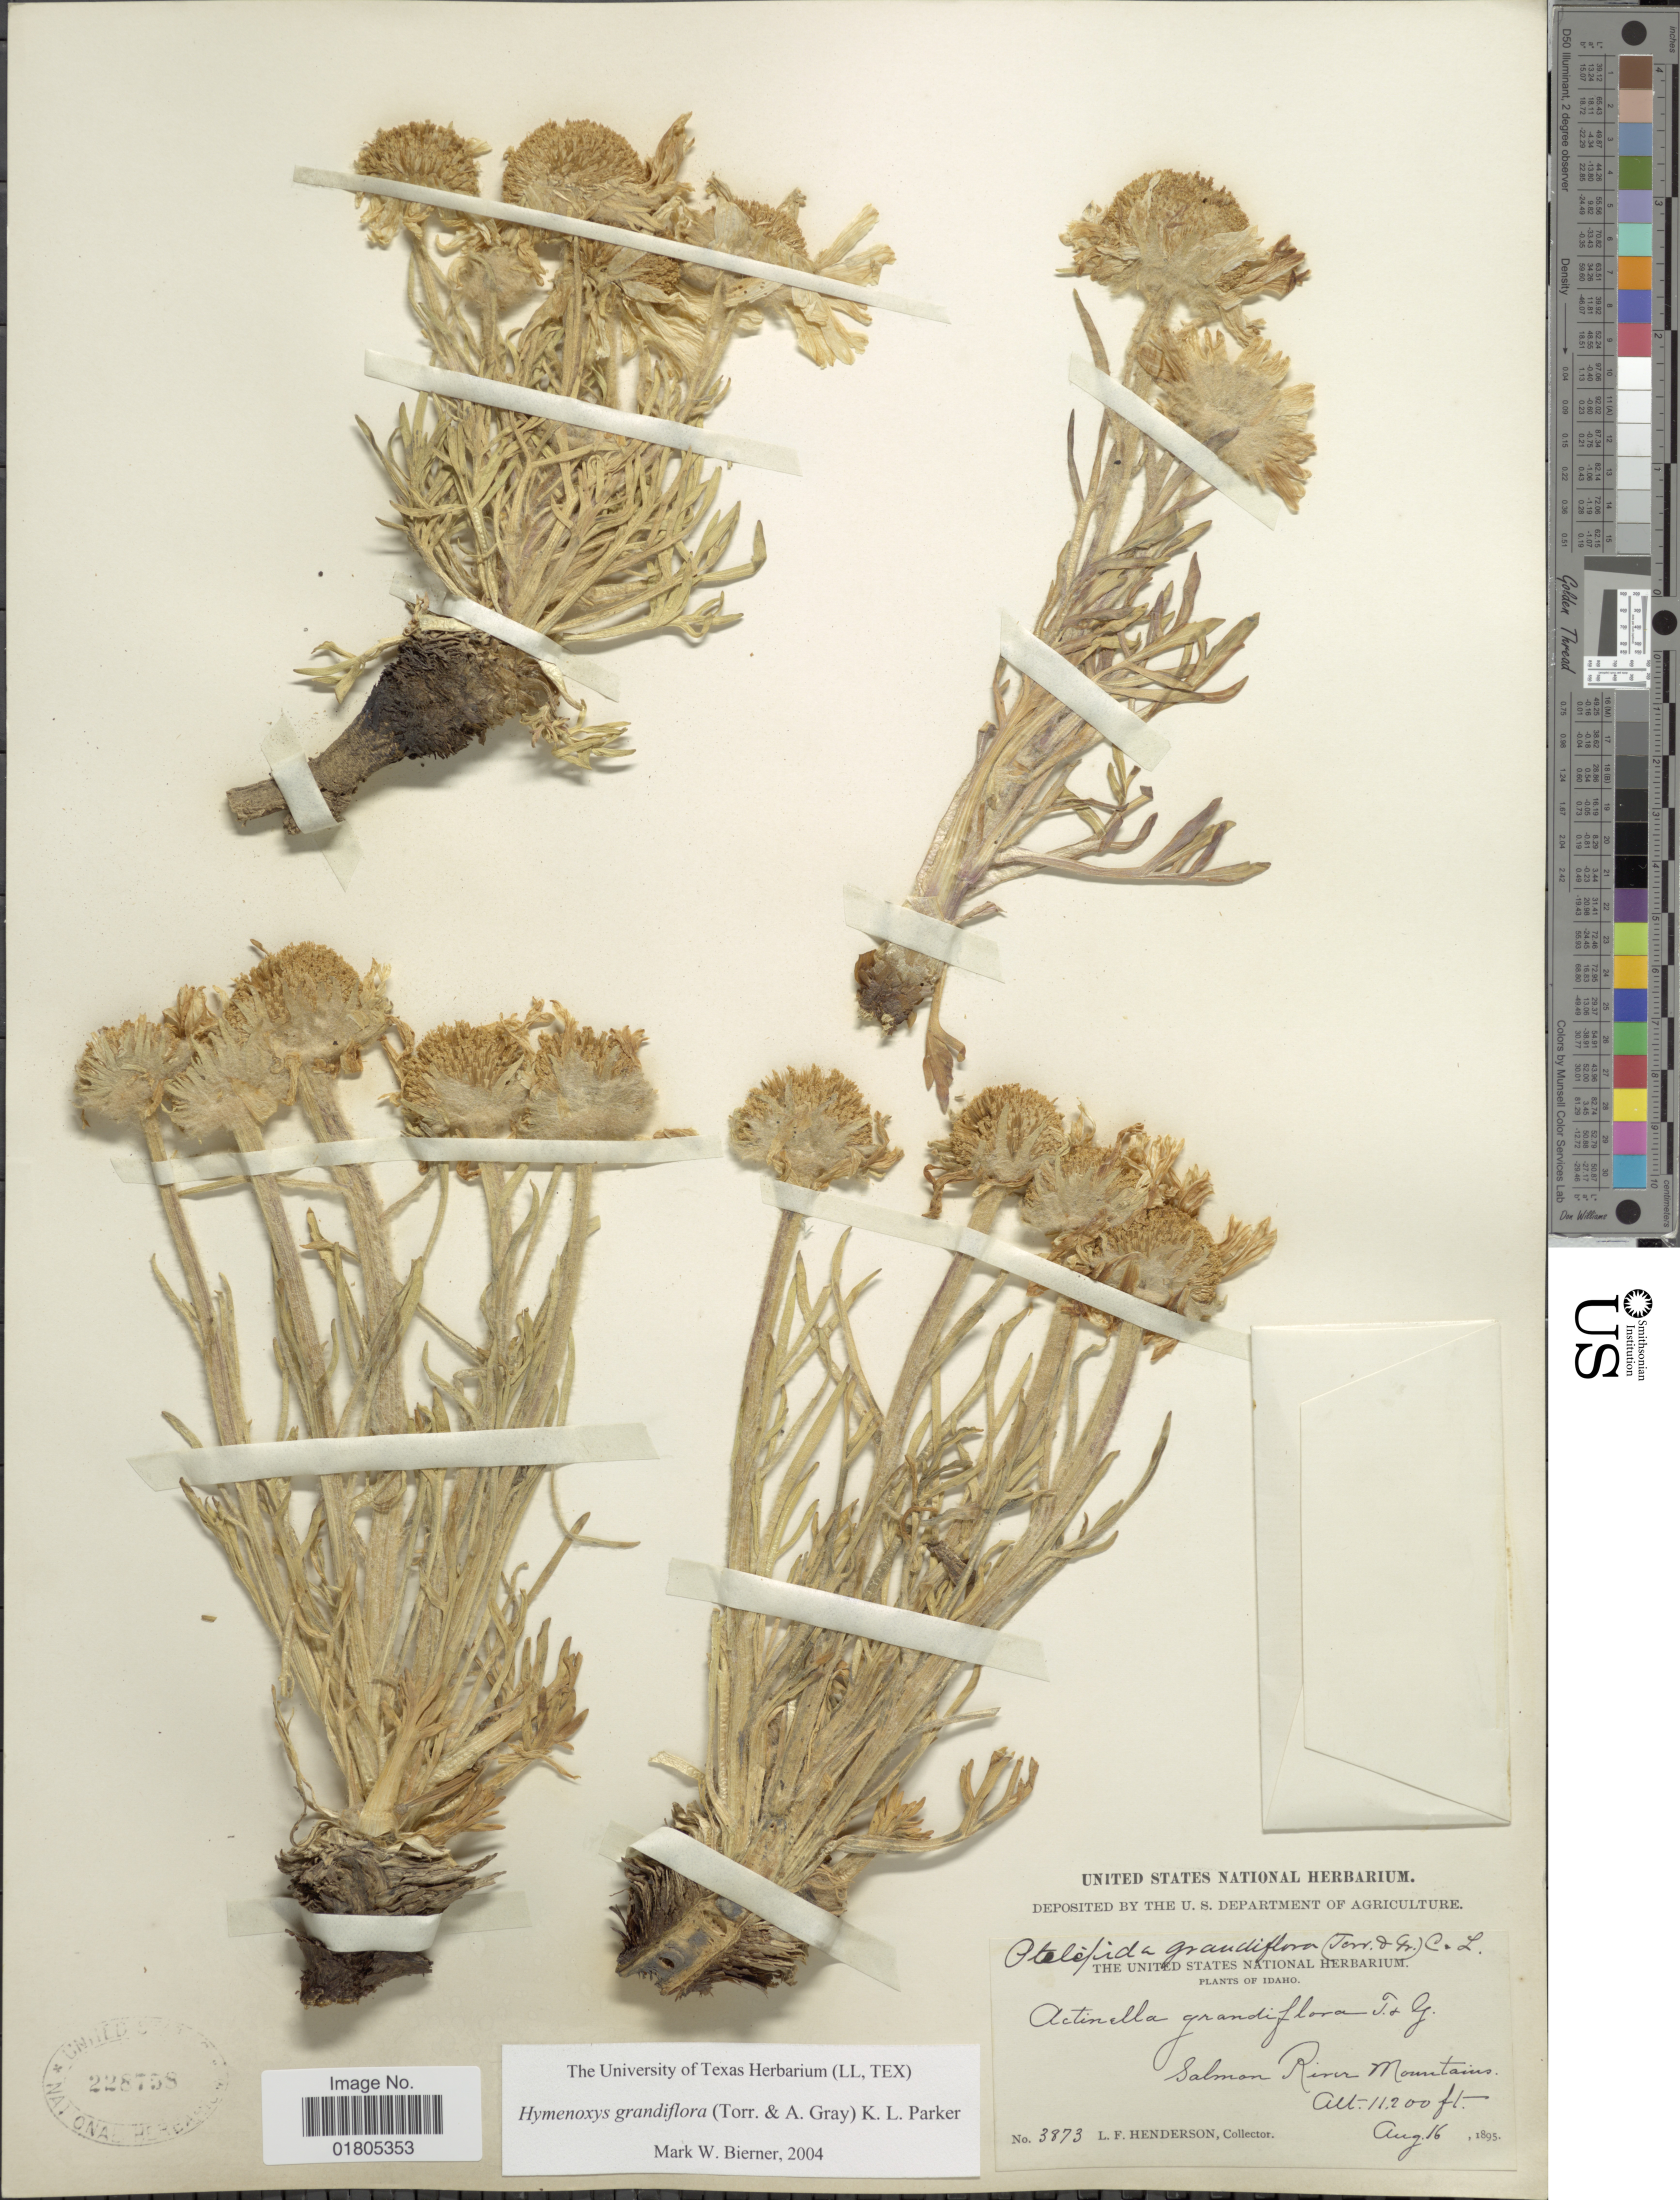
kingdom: Plantae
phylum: Tracheophyta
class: Magnoliopsida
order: Asterales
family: Asteraceae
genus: Actinea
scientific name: Actinea grandiflora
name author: (Torr. & A. Gray) Kuntze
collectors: L. Henderson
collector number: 3873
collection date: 1895-08-16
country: United States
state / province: Idaho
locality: Salmon River Mountains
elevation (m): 3414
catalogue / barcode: US 228758